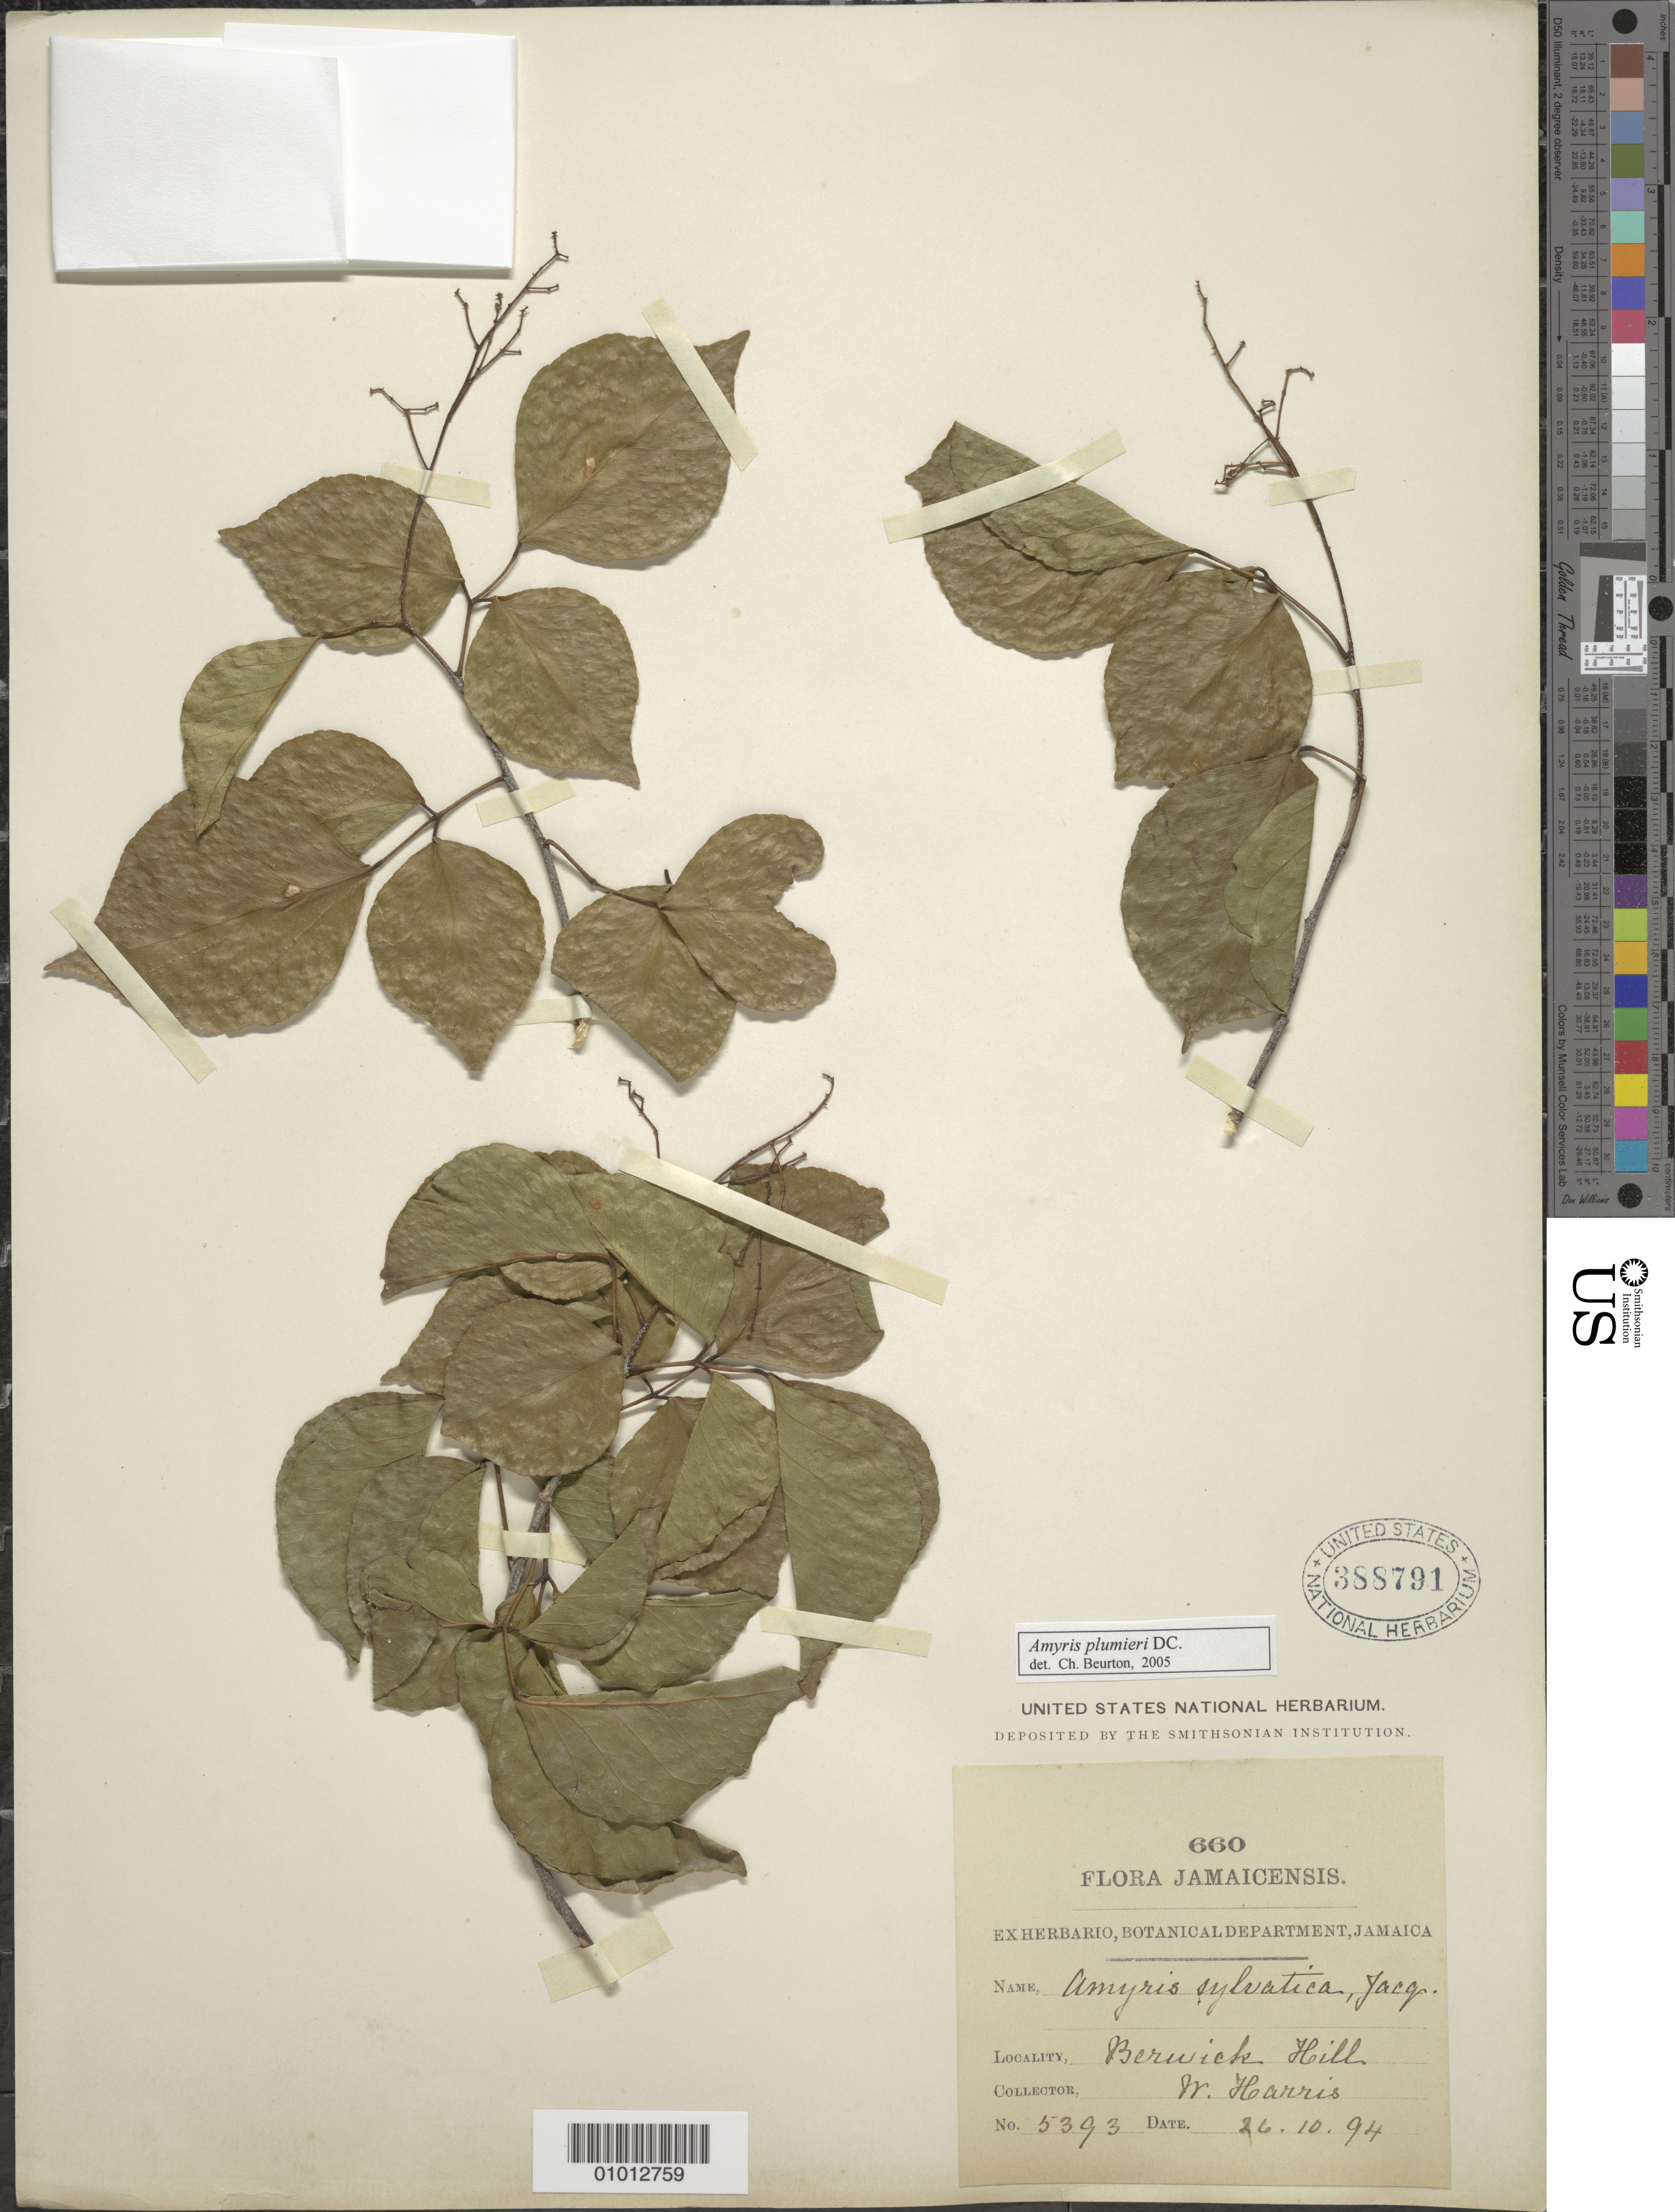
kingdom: Plantae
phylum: Tracheophyta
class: Magnoliopsida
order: Sapindales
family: Rutaceae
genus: Amyris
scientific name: Amyris plumieri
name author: DC.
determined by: Beurton, C.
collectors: W. Harris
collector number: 5393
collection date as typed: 26 Oct 1894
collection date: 1894-10-26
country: Jamaica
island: Jamaica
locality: Berwich Hill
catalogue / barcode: US 388791